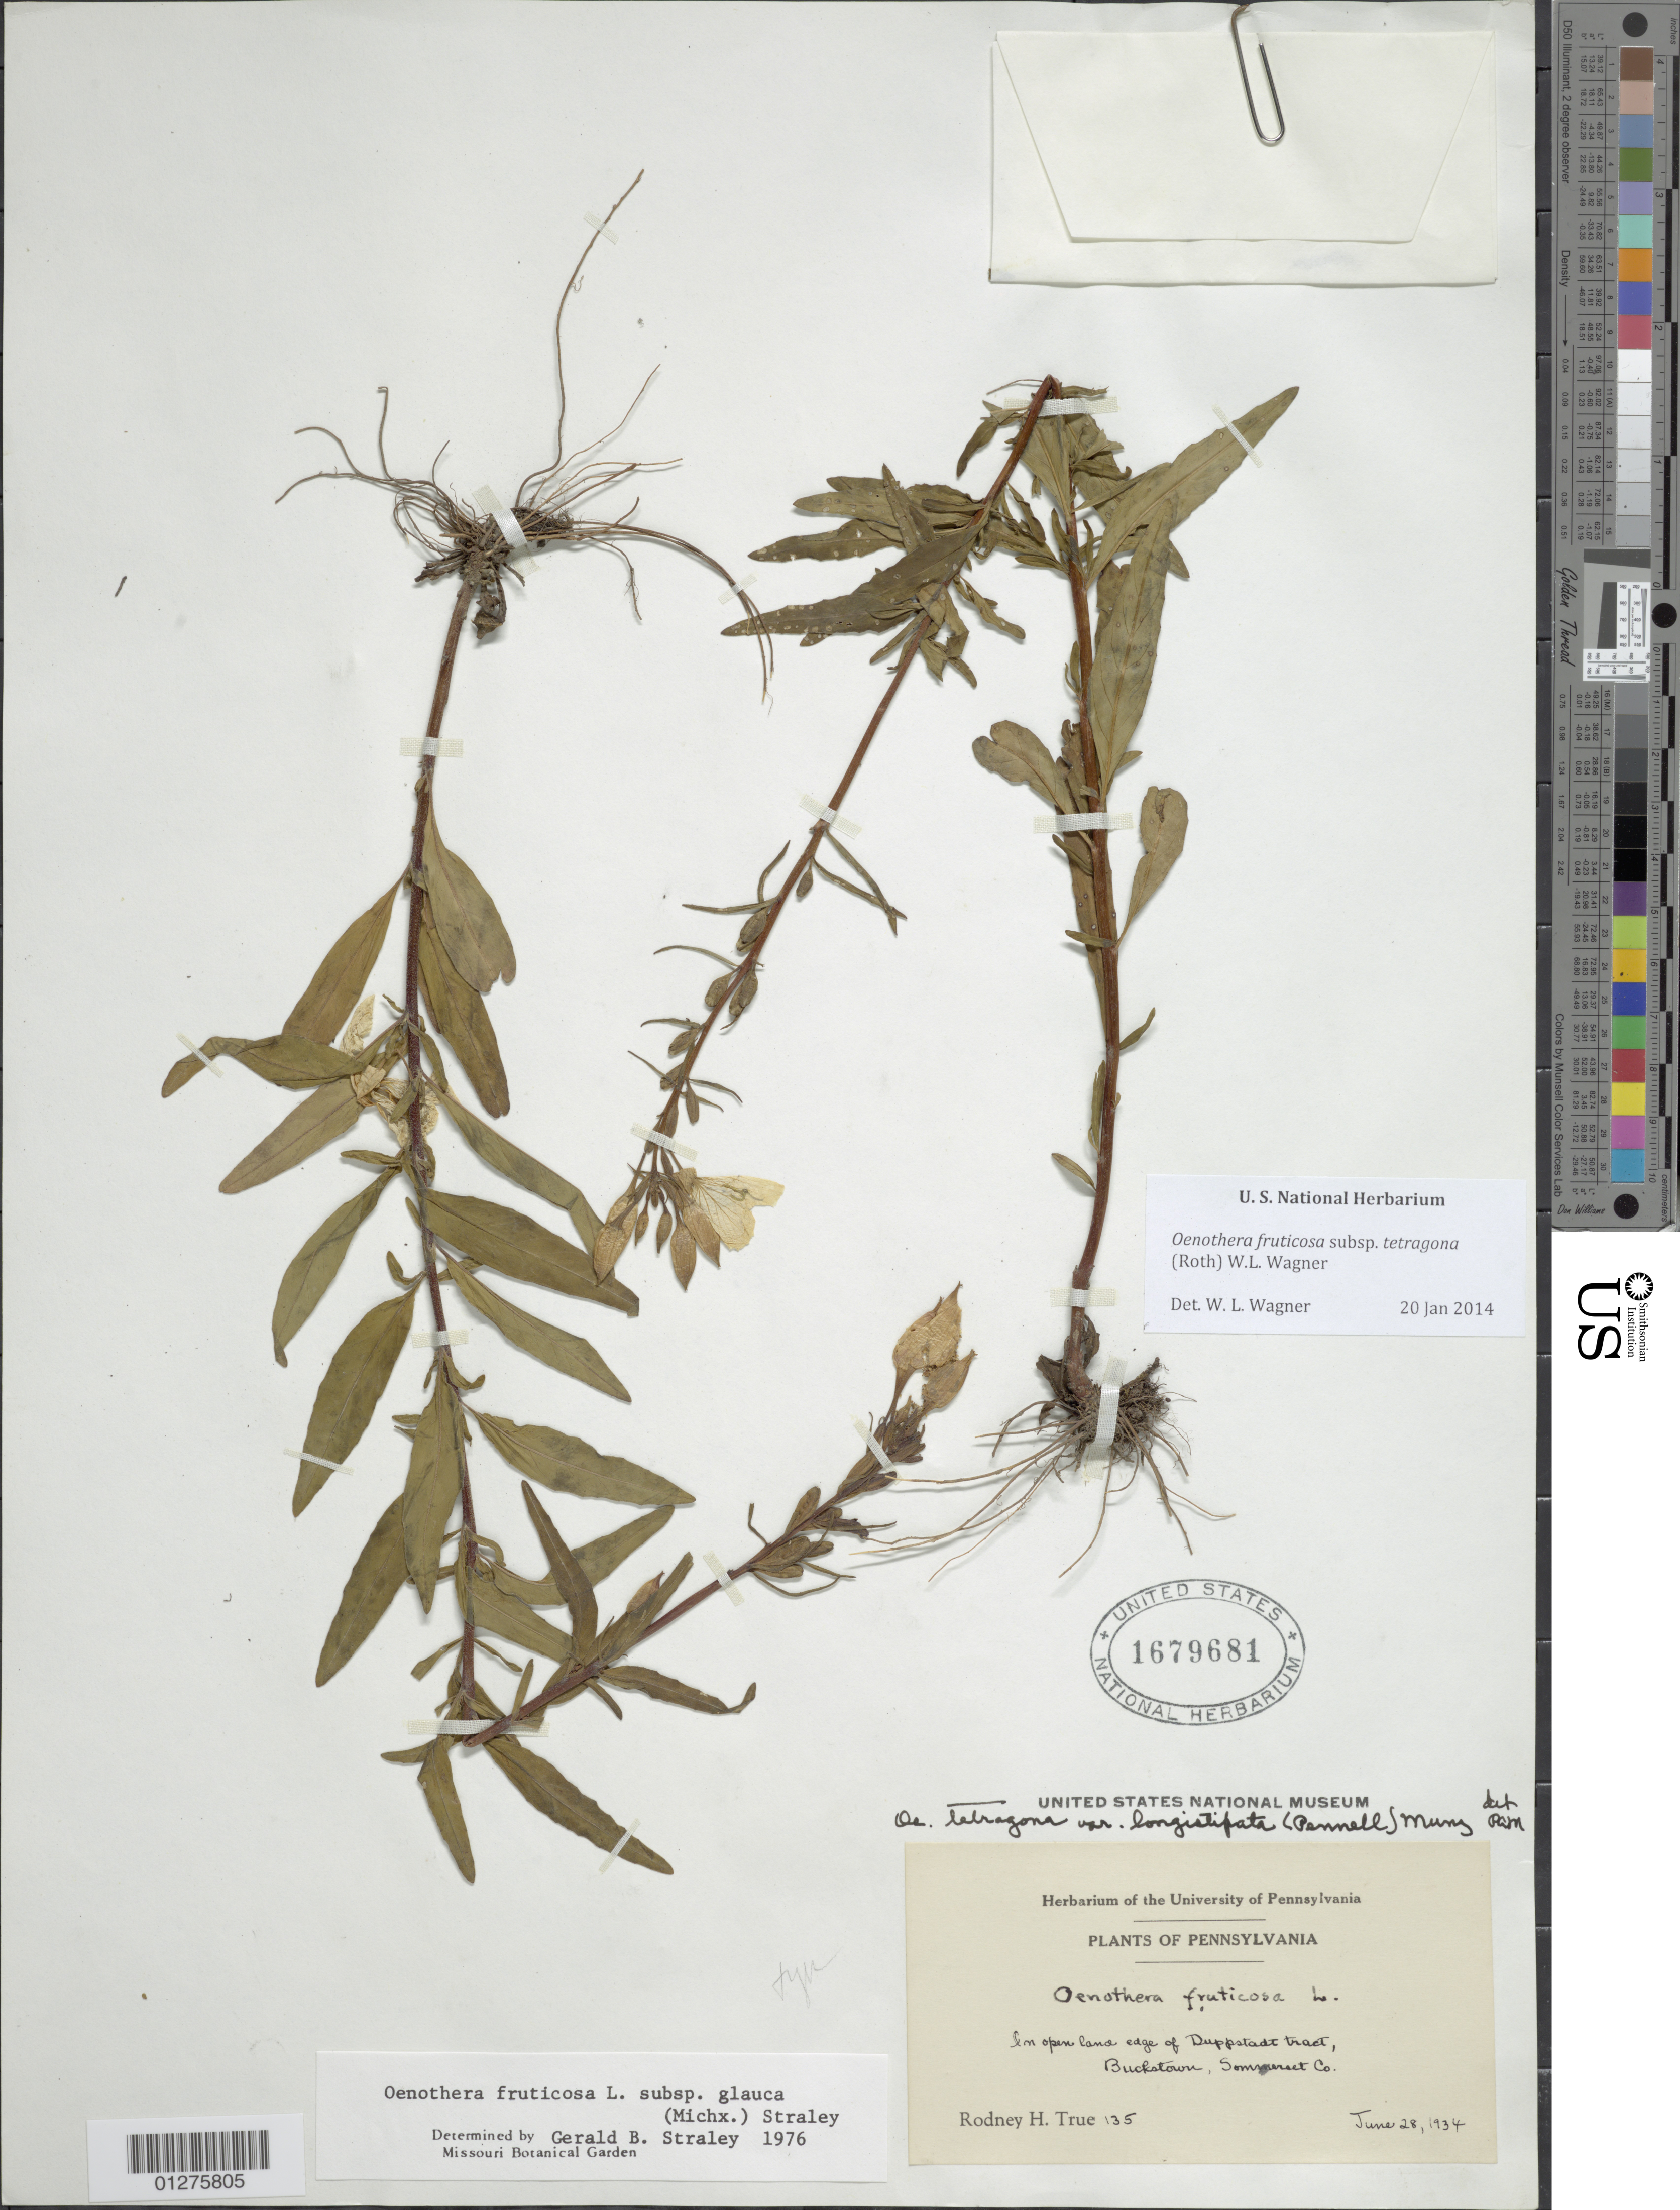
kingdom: Plantae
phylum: Tracheophyta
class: Magnoliopsida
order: Myrtales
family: Onagraceae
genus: Oenothera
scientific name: Oenothera fruticosa subsp. tetragona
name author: (Roth) W.L. Wagner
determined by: Wagner, W. L., (BOT), Smithsonian Institution - National Museum of Natural History (UNITED STATES)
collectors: R. H. True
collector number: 135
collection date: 1934-06-28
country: United States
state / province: Pennsylvania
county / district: Somerset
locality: Edge of Duppstadt tract, Buckstown.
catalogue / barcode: US 1679681